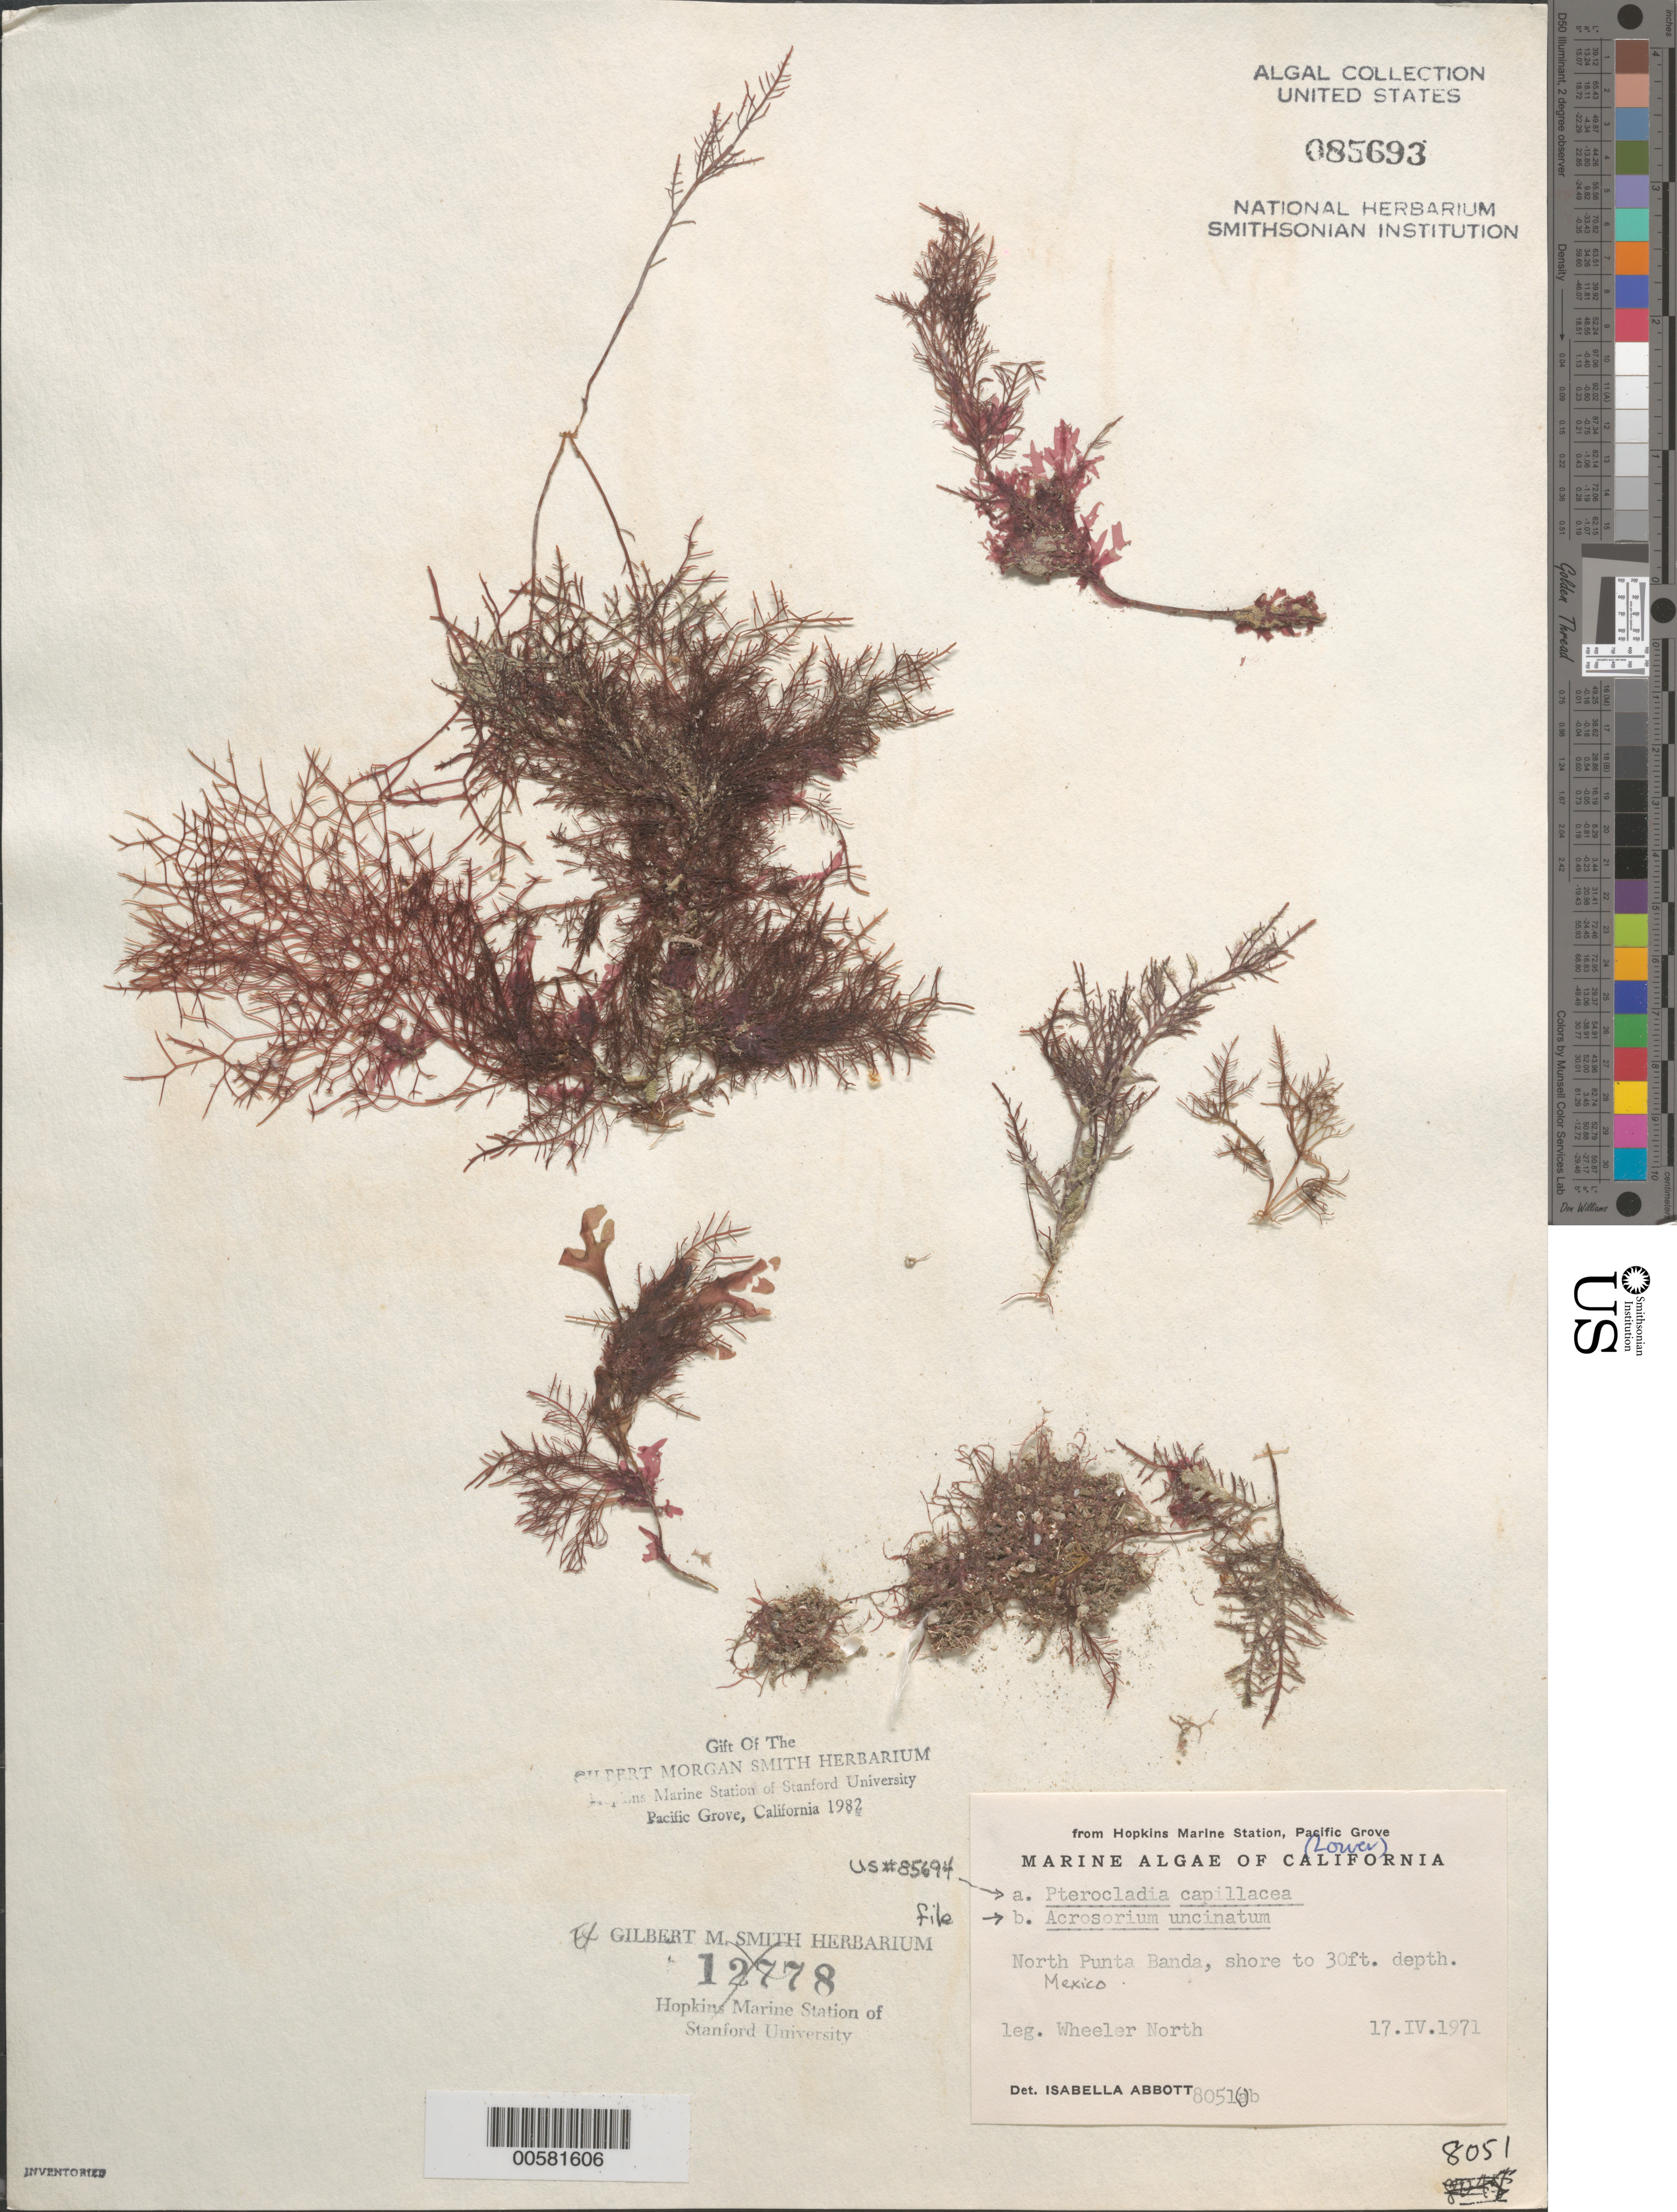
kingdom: Plantae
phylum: Rhodophyta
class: Florideophyceae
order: Ceramiales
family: Delesseriaceae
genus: Cryptopleura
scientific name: Cryptopleura ramosa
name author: (Huds.) L.M. Newton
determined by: Algae name updating Project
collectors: W. North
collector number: IAA 8051b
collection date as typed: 17 Apr 1971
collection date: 1971-04-17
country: Mexico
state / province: Baja California Norte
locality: North Punta Banda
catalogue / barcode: US 85693